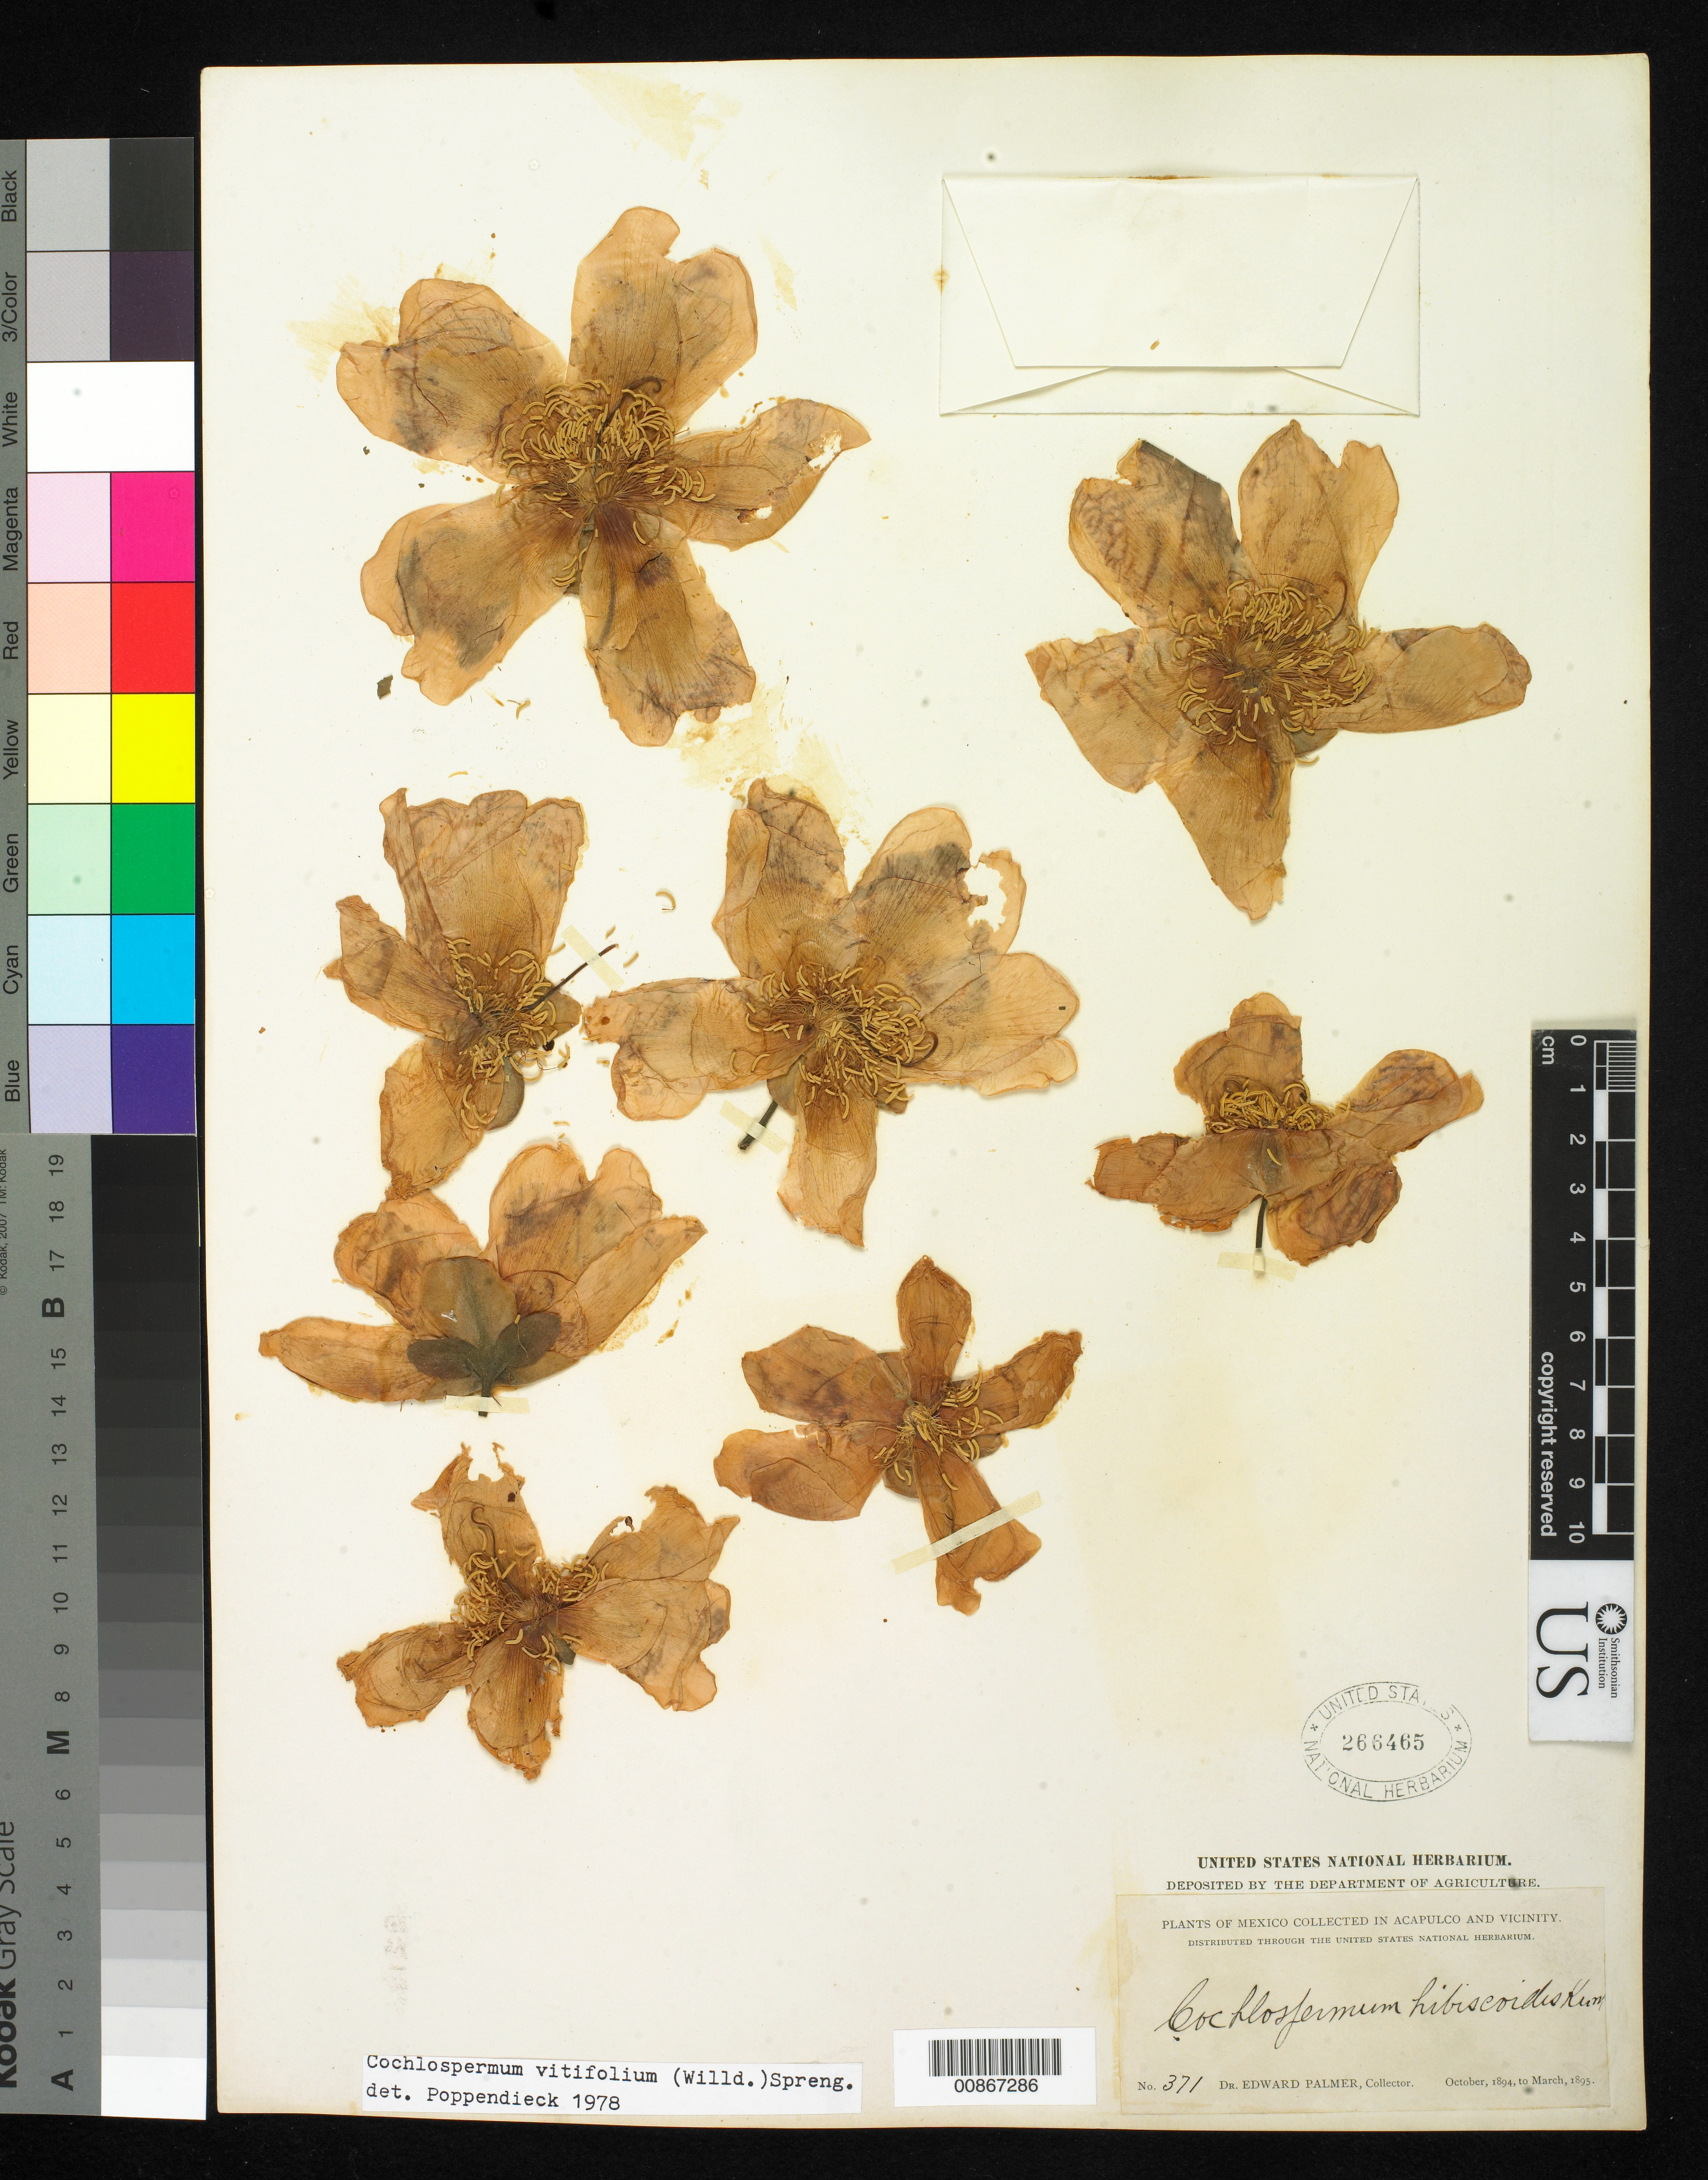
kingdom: Plantae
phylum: Tracheophyta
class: Magnoliopsida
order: Malvales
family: Cochlospermaceae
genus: Cochlospermum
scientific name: Cochlospermum vitifolium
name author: (Willd.) Spreng.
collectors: E. Palmer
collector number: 371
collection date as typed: Oct 1894 to -- Mar 1895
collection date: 1894-10/1895-03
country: Mexico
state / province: Guerrero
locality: Acapulco, Guerrero and vicinity.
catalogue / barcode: US 266465